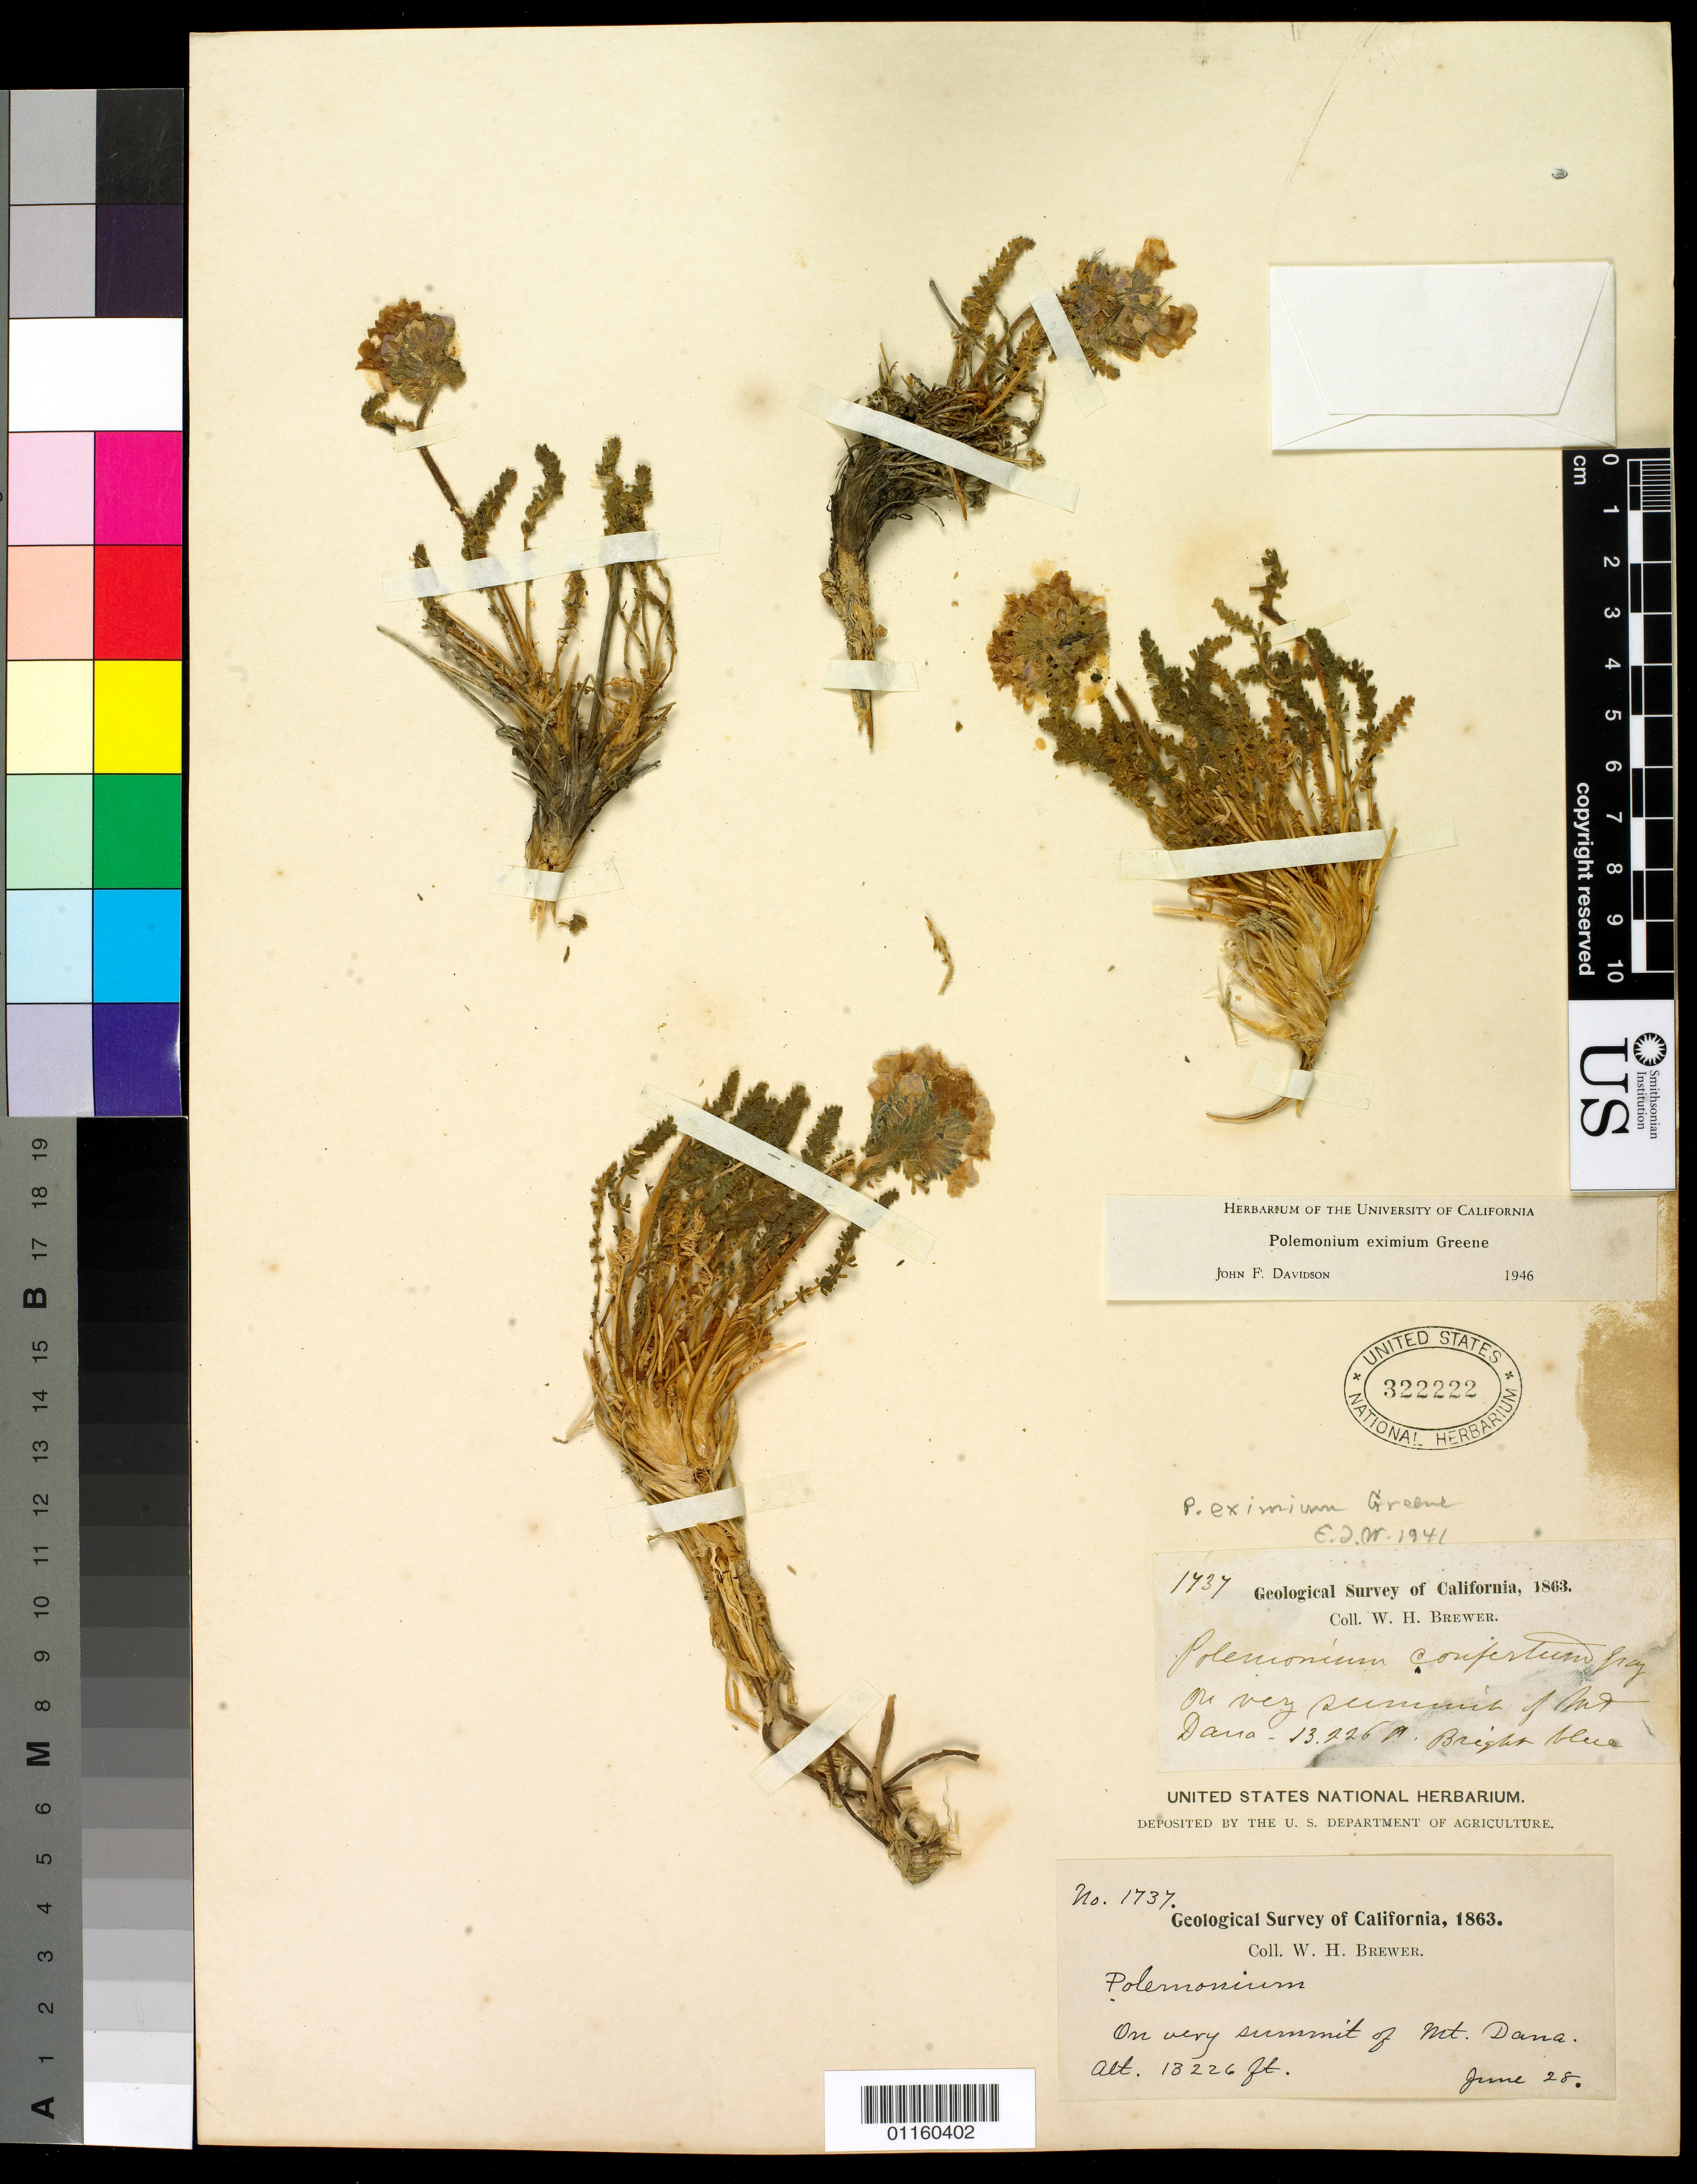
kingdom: Plantae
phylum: Tracheophyta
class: Magnoliopsida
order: Ericales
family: Polemoniaceae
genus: Polemonium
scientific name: Polemonium eximium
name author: Greene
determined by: Davidson, J. F.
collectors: W. H. Brewer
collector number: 1737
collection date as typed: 28 Jun 1863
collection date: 1863-06-28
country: United States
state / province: California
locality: Summit of Mt. Dana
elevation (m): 4031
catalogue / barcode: US 322222